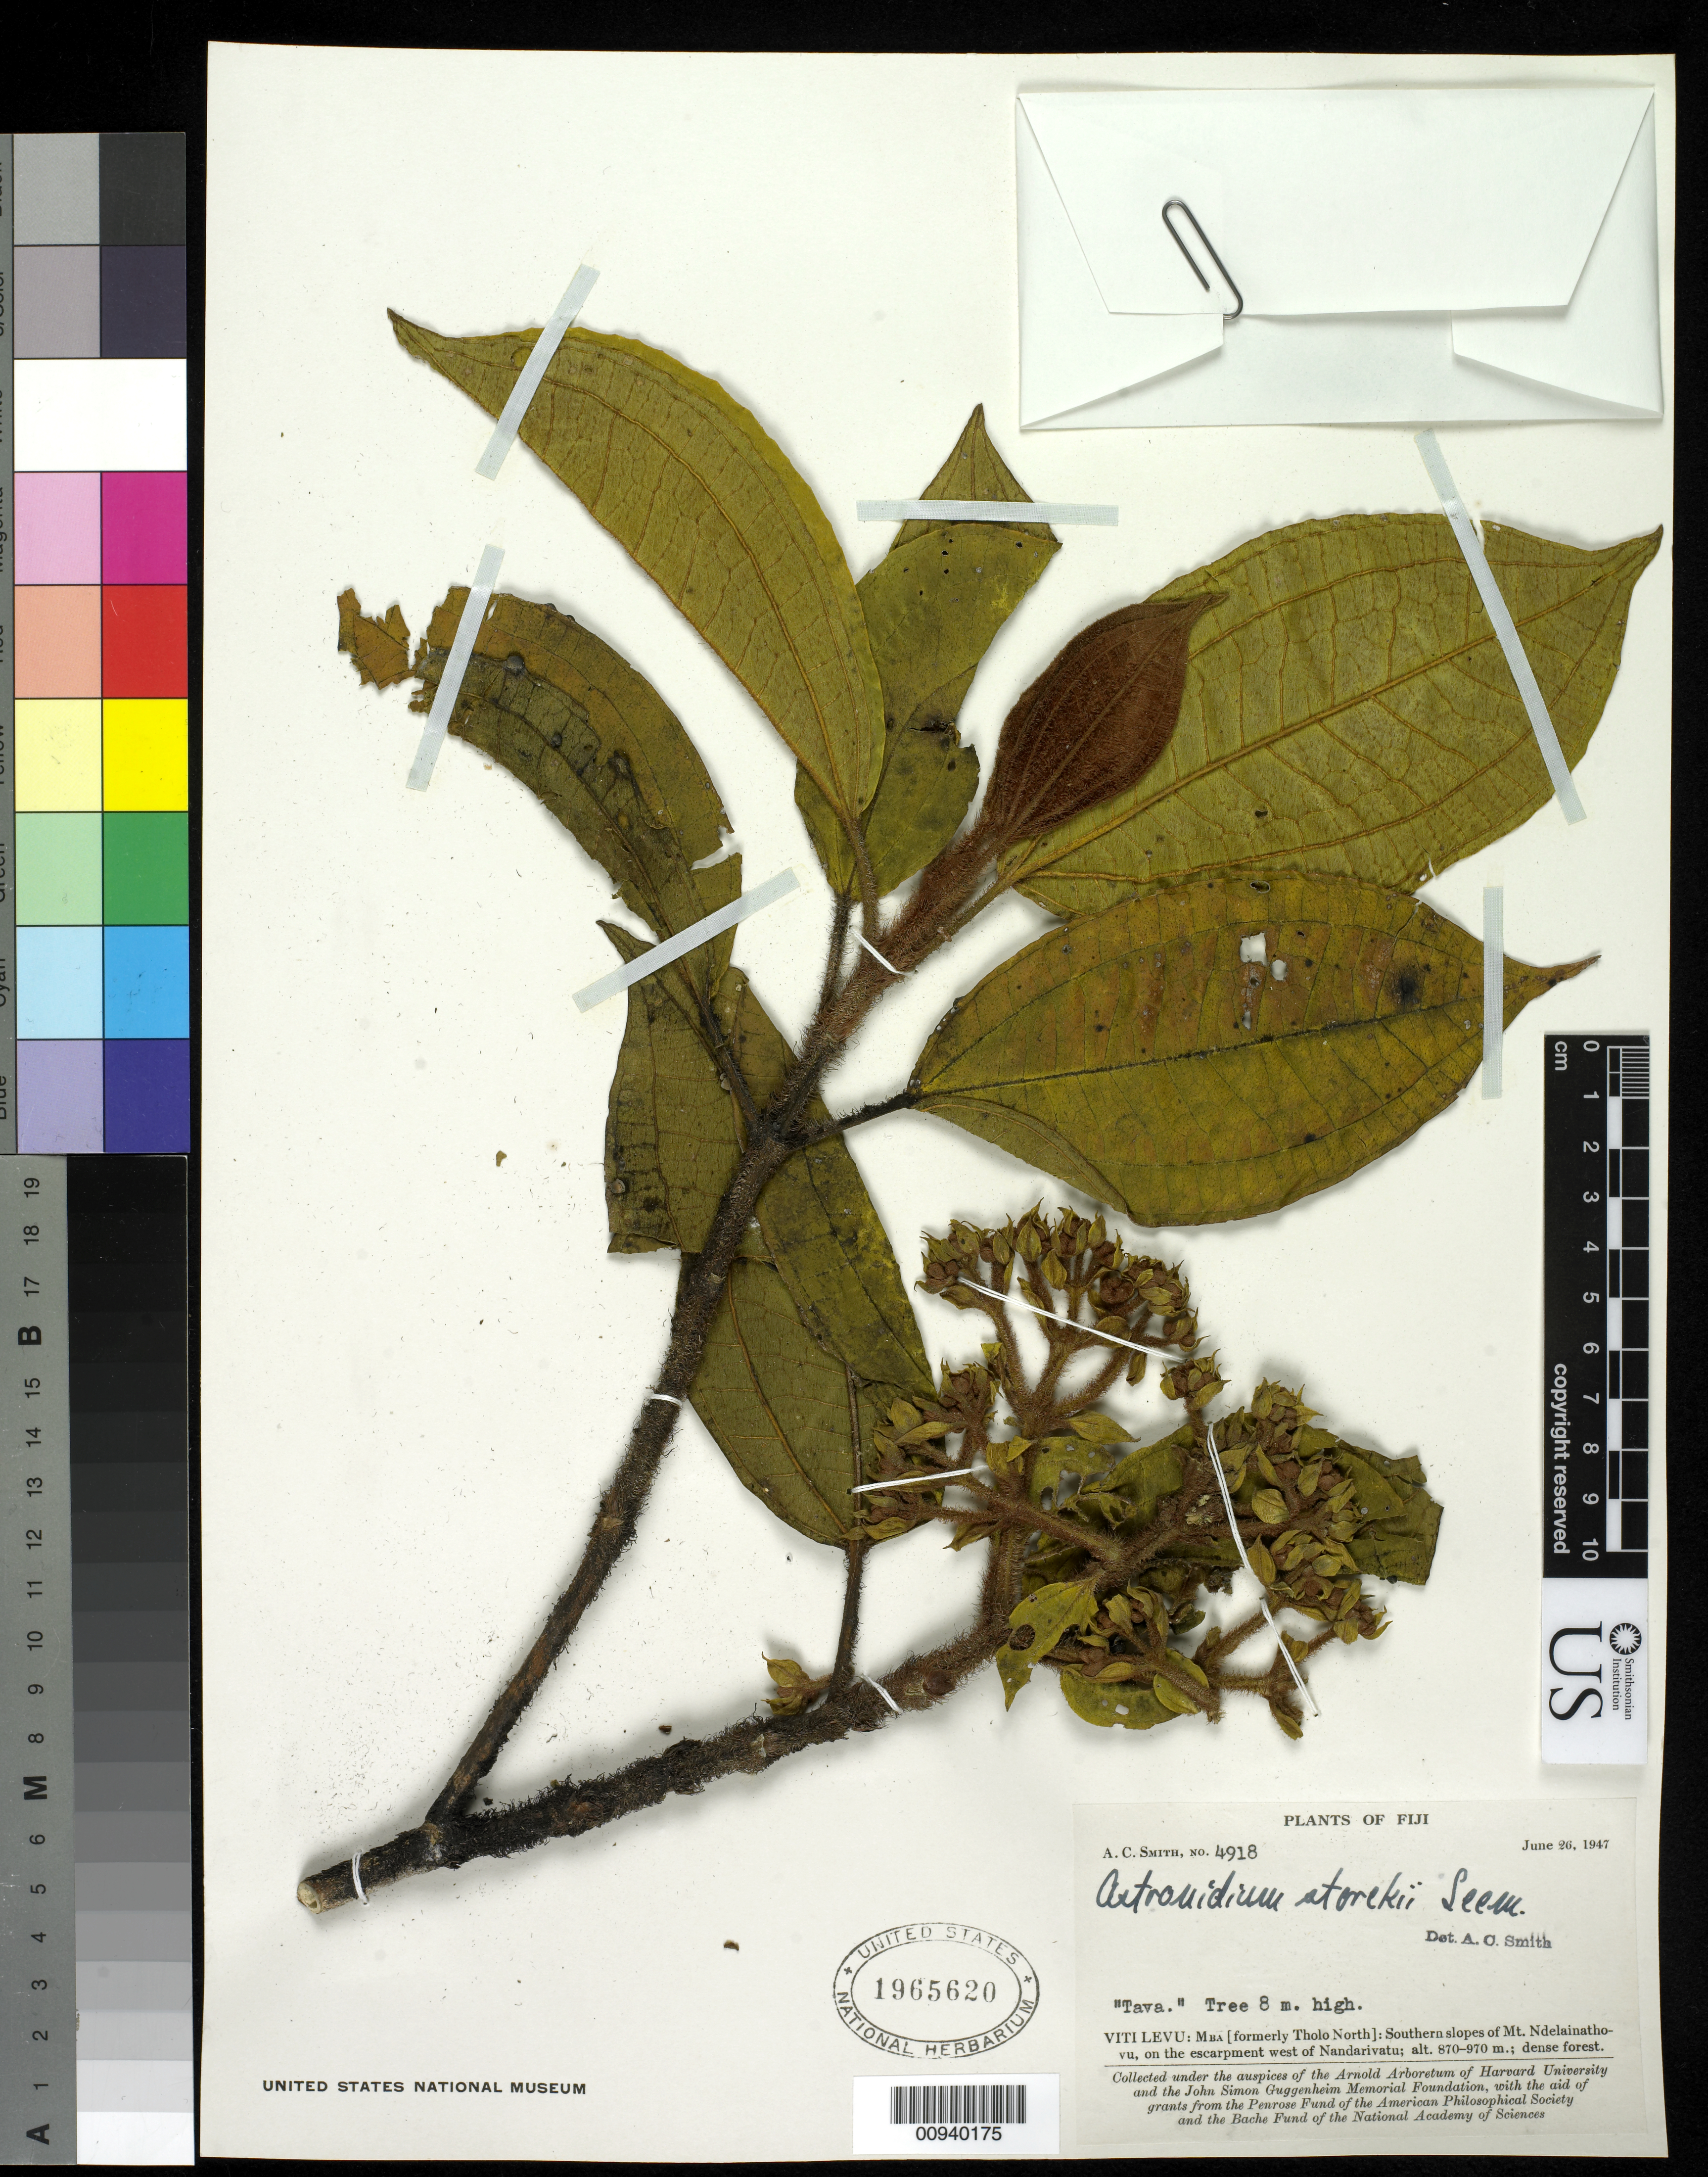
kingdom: Plantae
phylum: Tracheophyta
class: Magnoliopsida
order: Myrtales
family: Melastomataceae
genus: Astronidium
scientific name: Astronidium storckii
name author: Seem.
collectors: C. A. Smith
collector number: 4918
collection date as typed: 26 Jun 1947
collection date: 1947-06-26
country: Fiji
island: Viti Levu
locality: Mba [formerly Tholo North]: Southern slopes of Mt. Ndelainathovu, on the escarpment west of Nandarivatu. Dense forest.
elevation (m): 870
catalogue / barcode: US 1965620